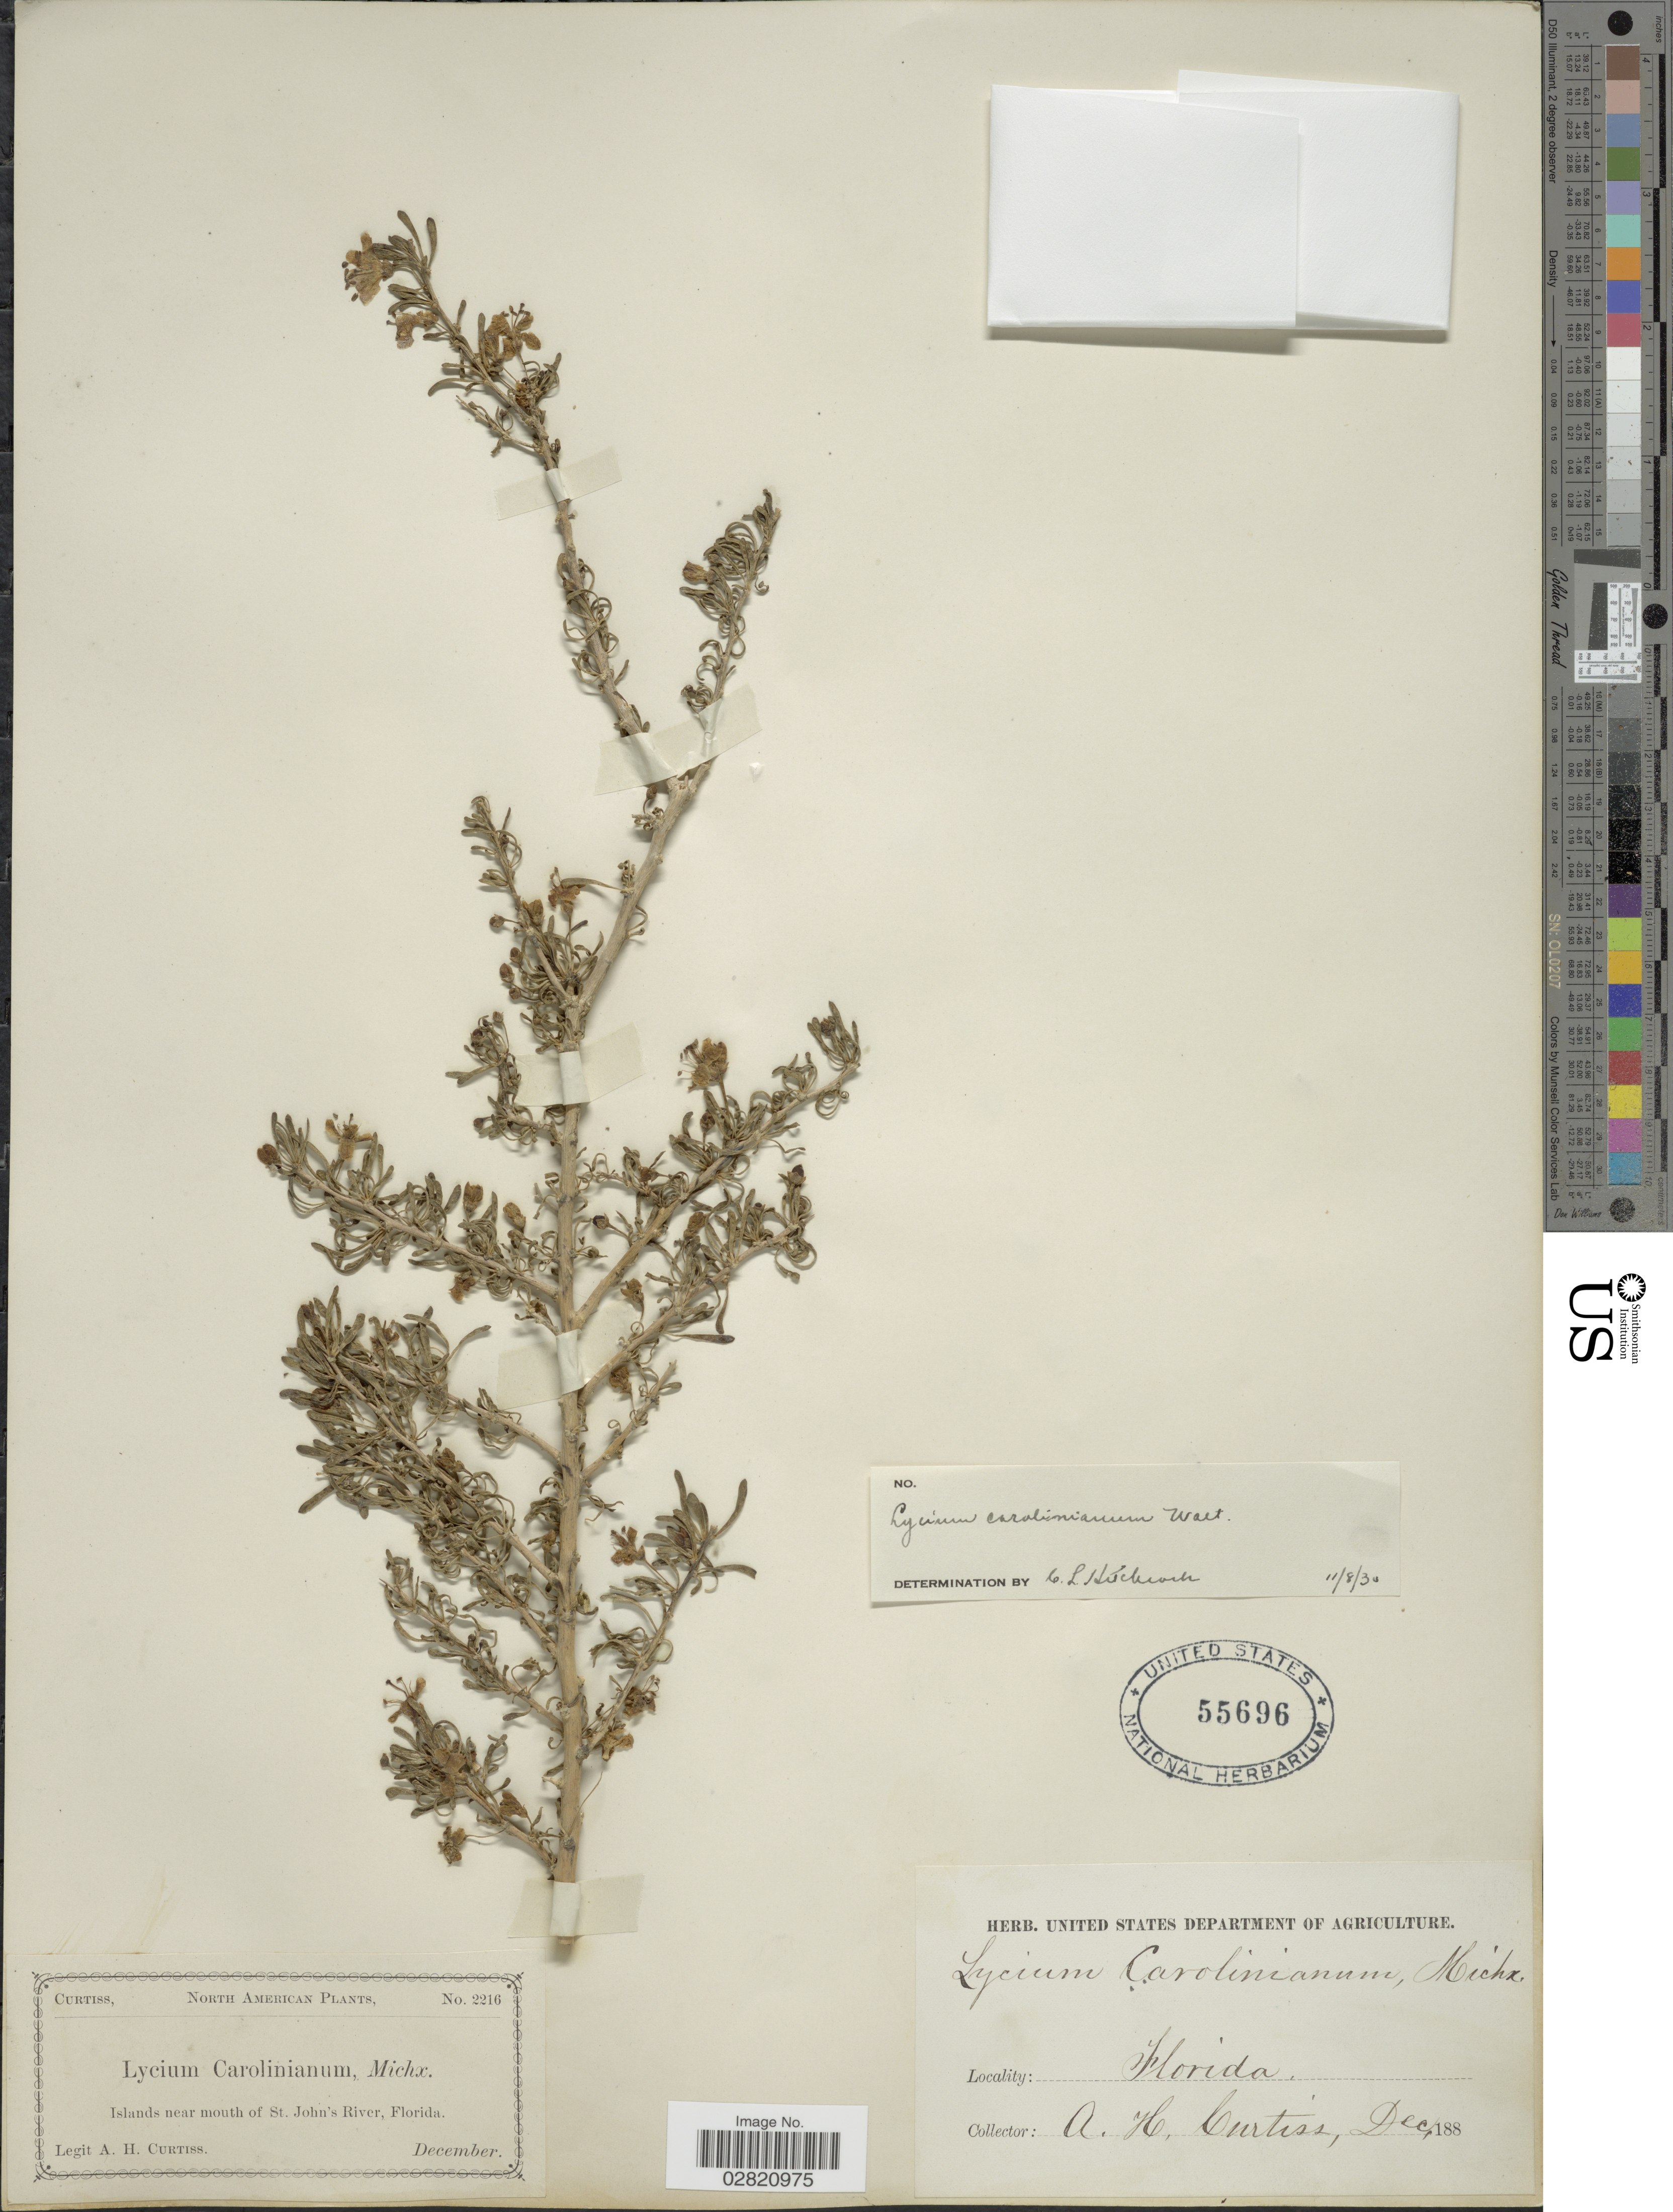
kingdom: Plantae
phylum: Tracheophyta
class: Magnoliopsida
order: Solanales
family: Solanaceae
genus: Lycium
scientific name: Lycium carolinianum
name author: Walter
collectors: A. H. Curtiss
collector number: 2216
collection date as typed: December 188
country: United States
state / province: Florida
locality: Islands near mouth of St. John's River.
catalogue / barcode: US 55696